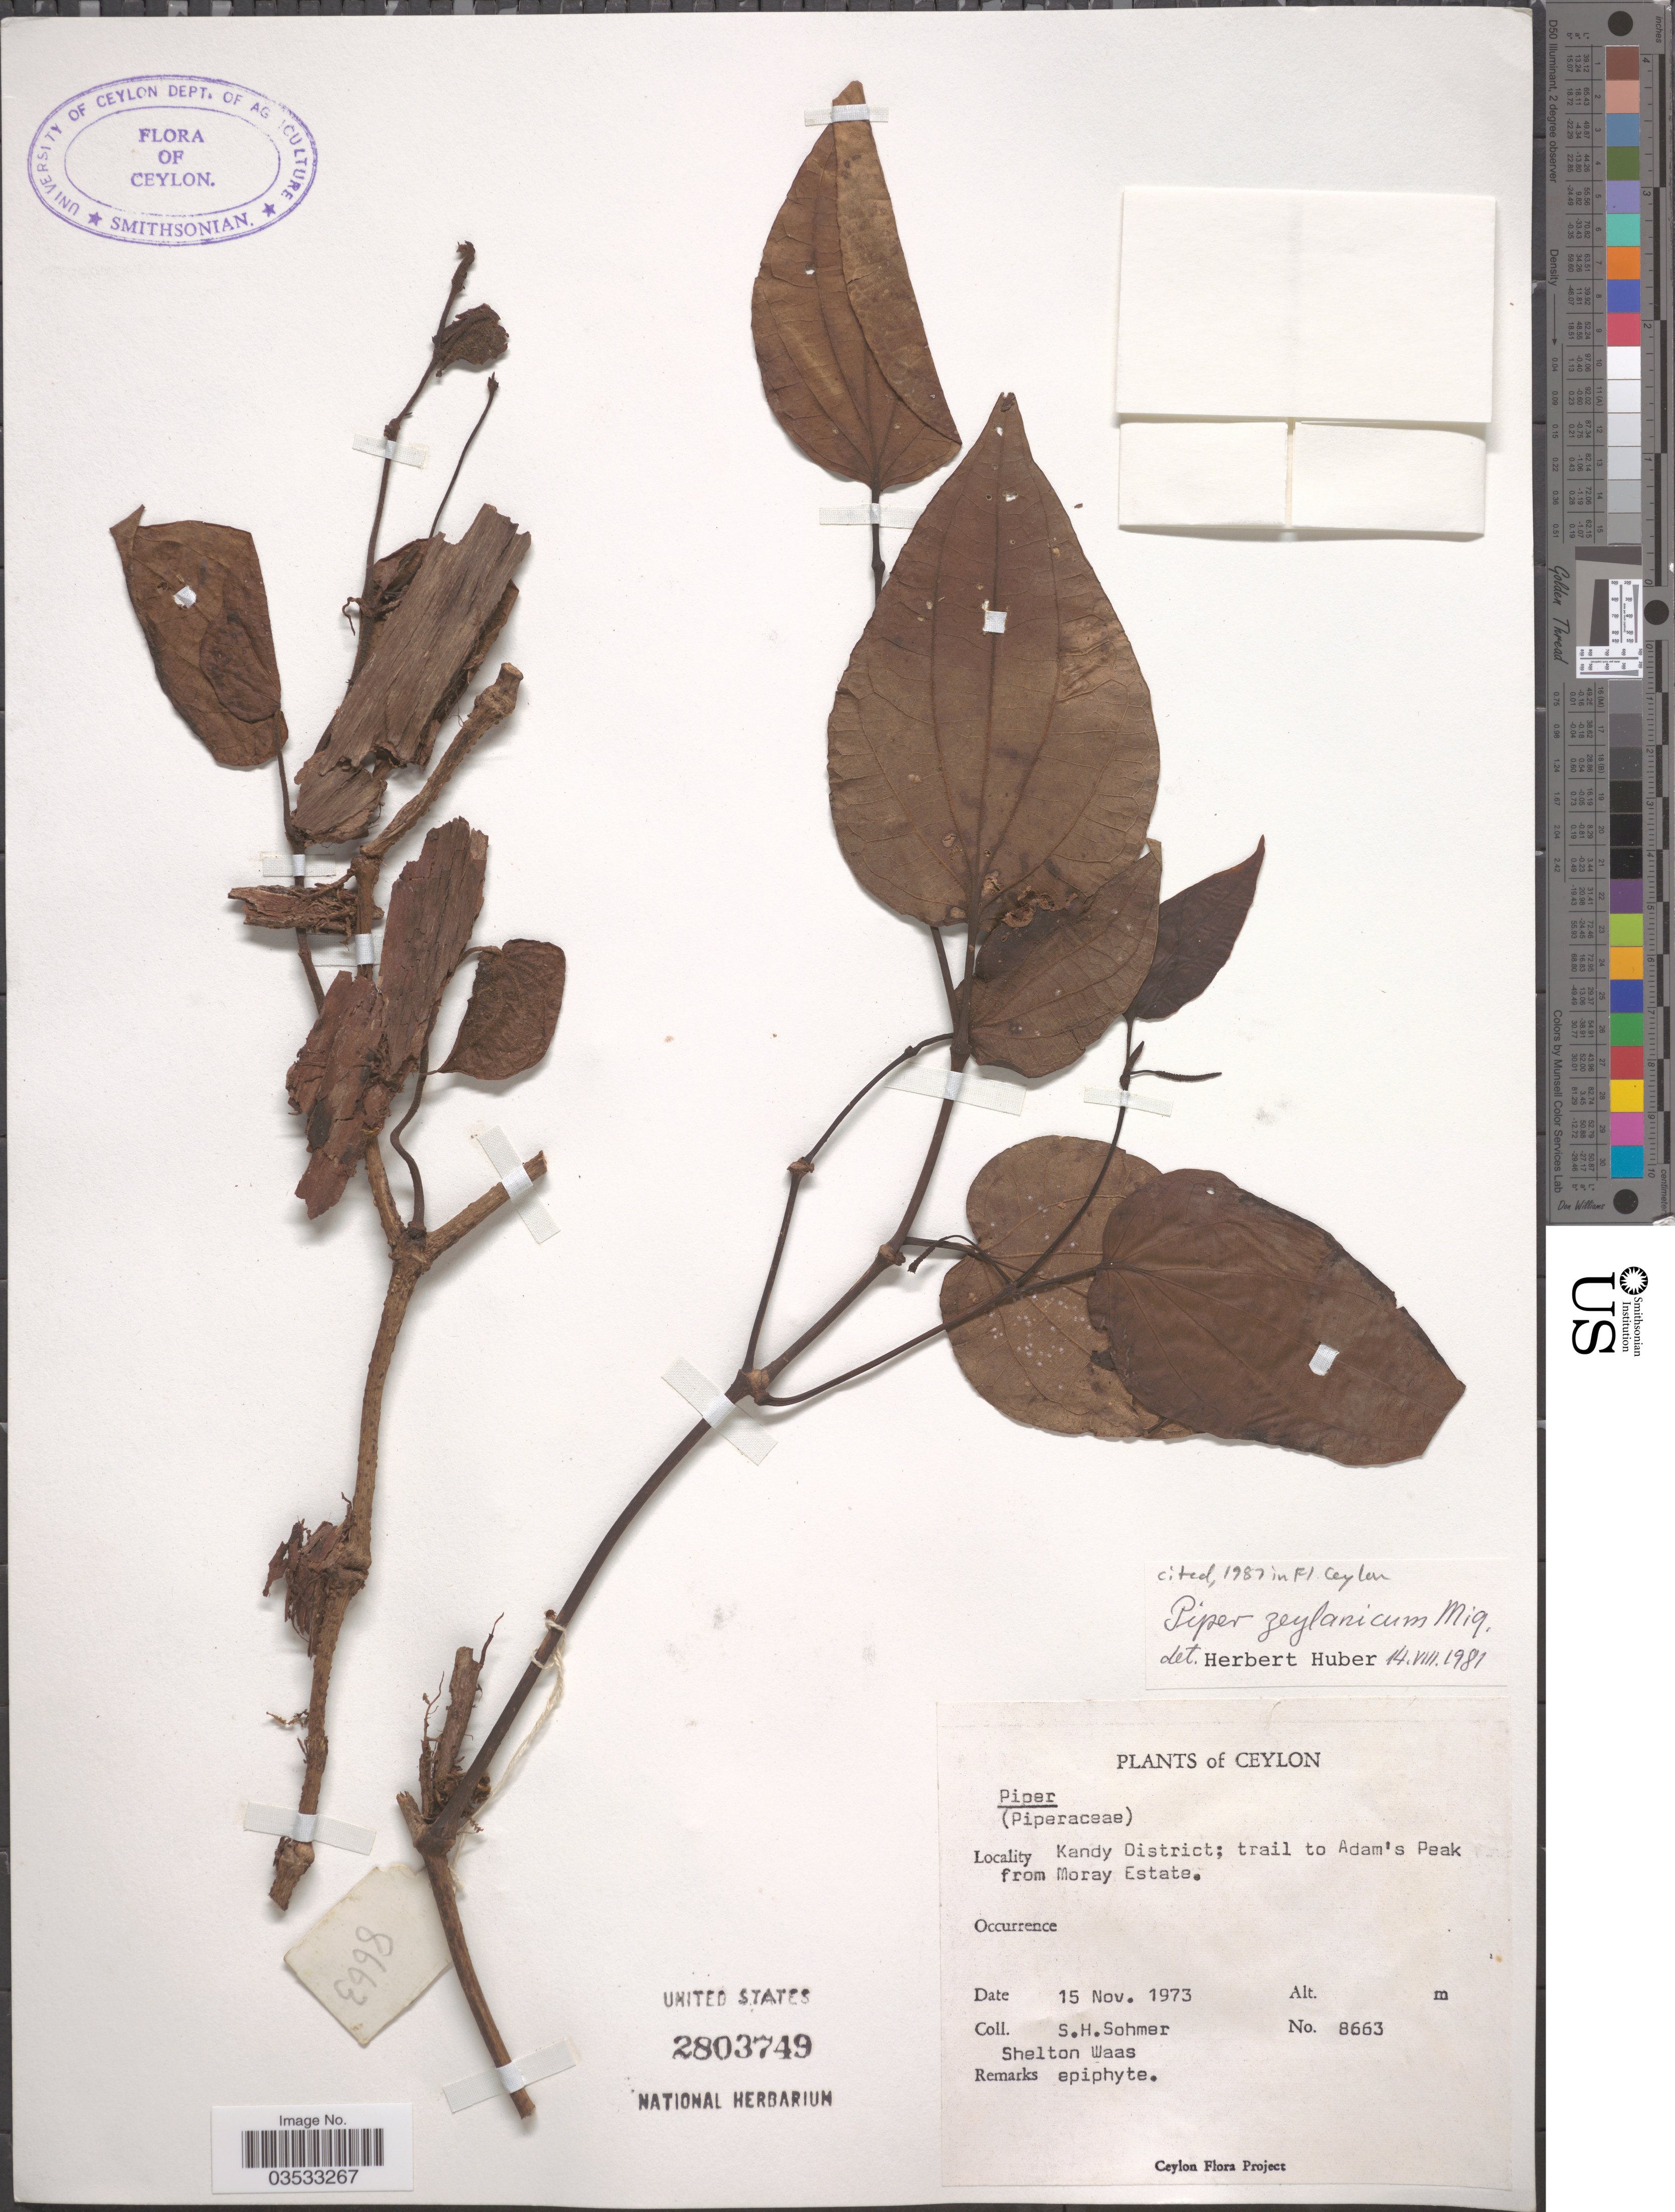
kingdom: Plantae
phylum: Tracheophyta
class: Magnoliopsida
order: Piperales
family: Piperaceae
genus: Piper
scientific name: Piper zeylanicum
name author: Miq.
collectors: S. H. Sohmer & S. Waas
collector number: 8663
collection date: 1973-11-15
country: Sri Lanka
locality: Ceylon. Kandy District; trail to Adam's Peak from Moray Estate.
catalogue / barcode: US 2803749